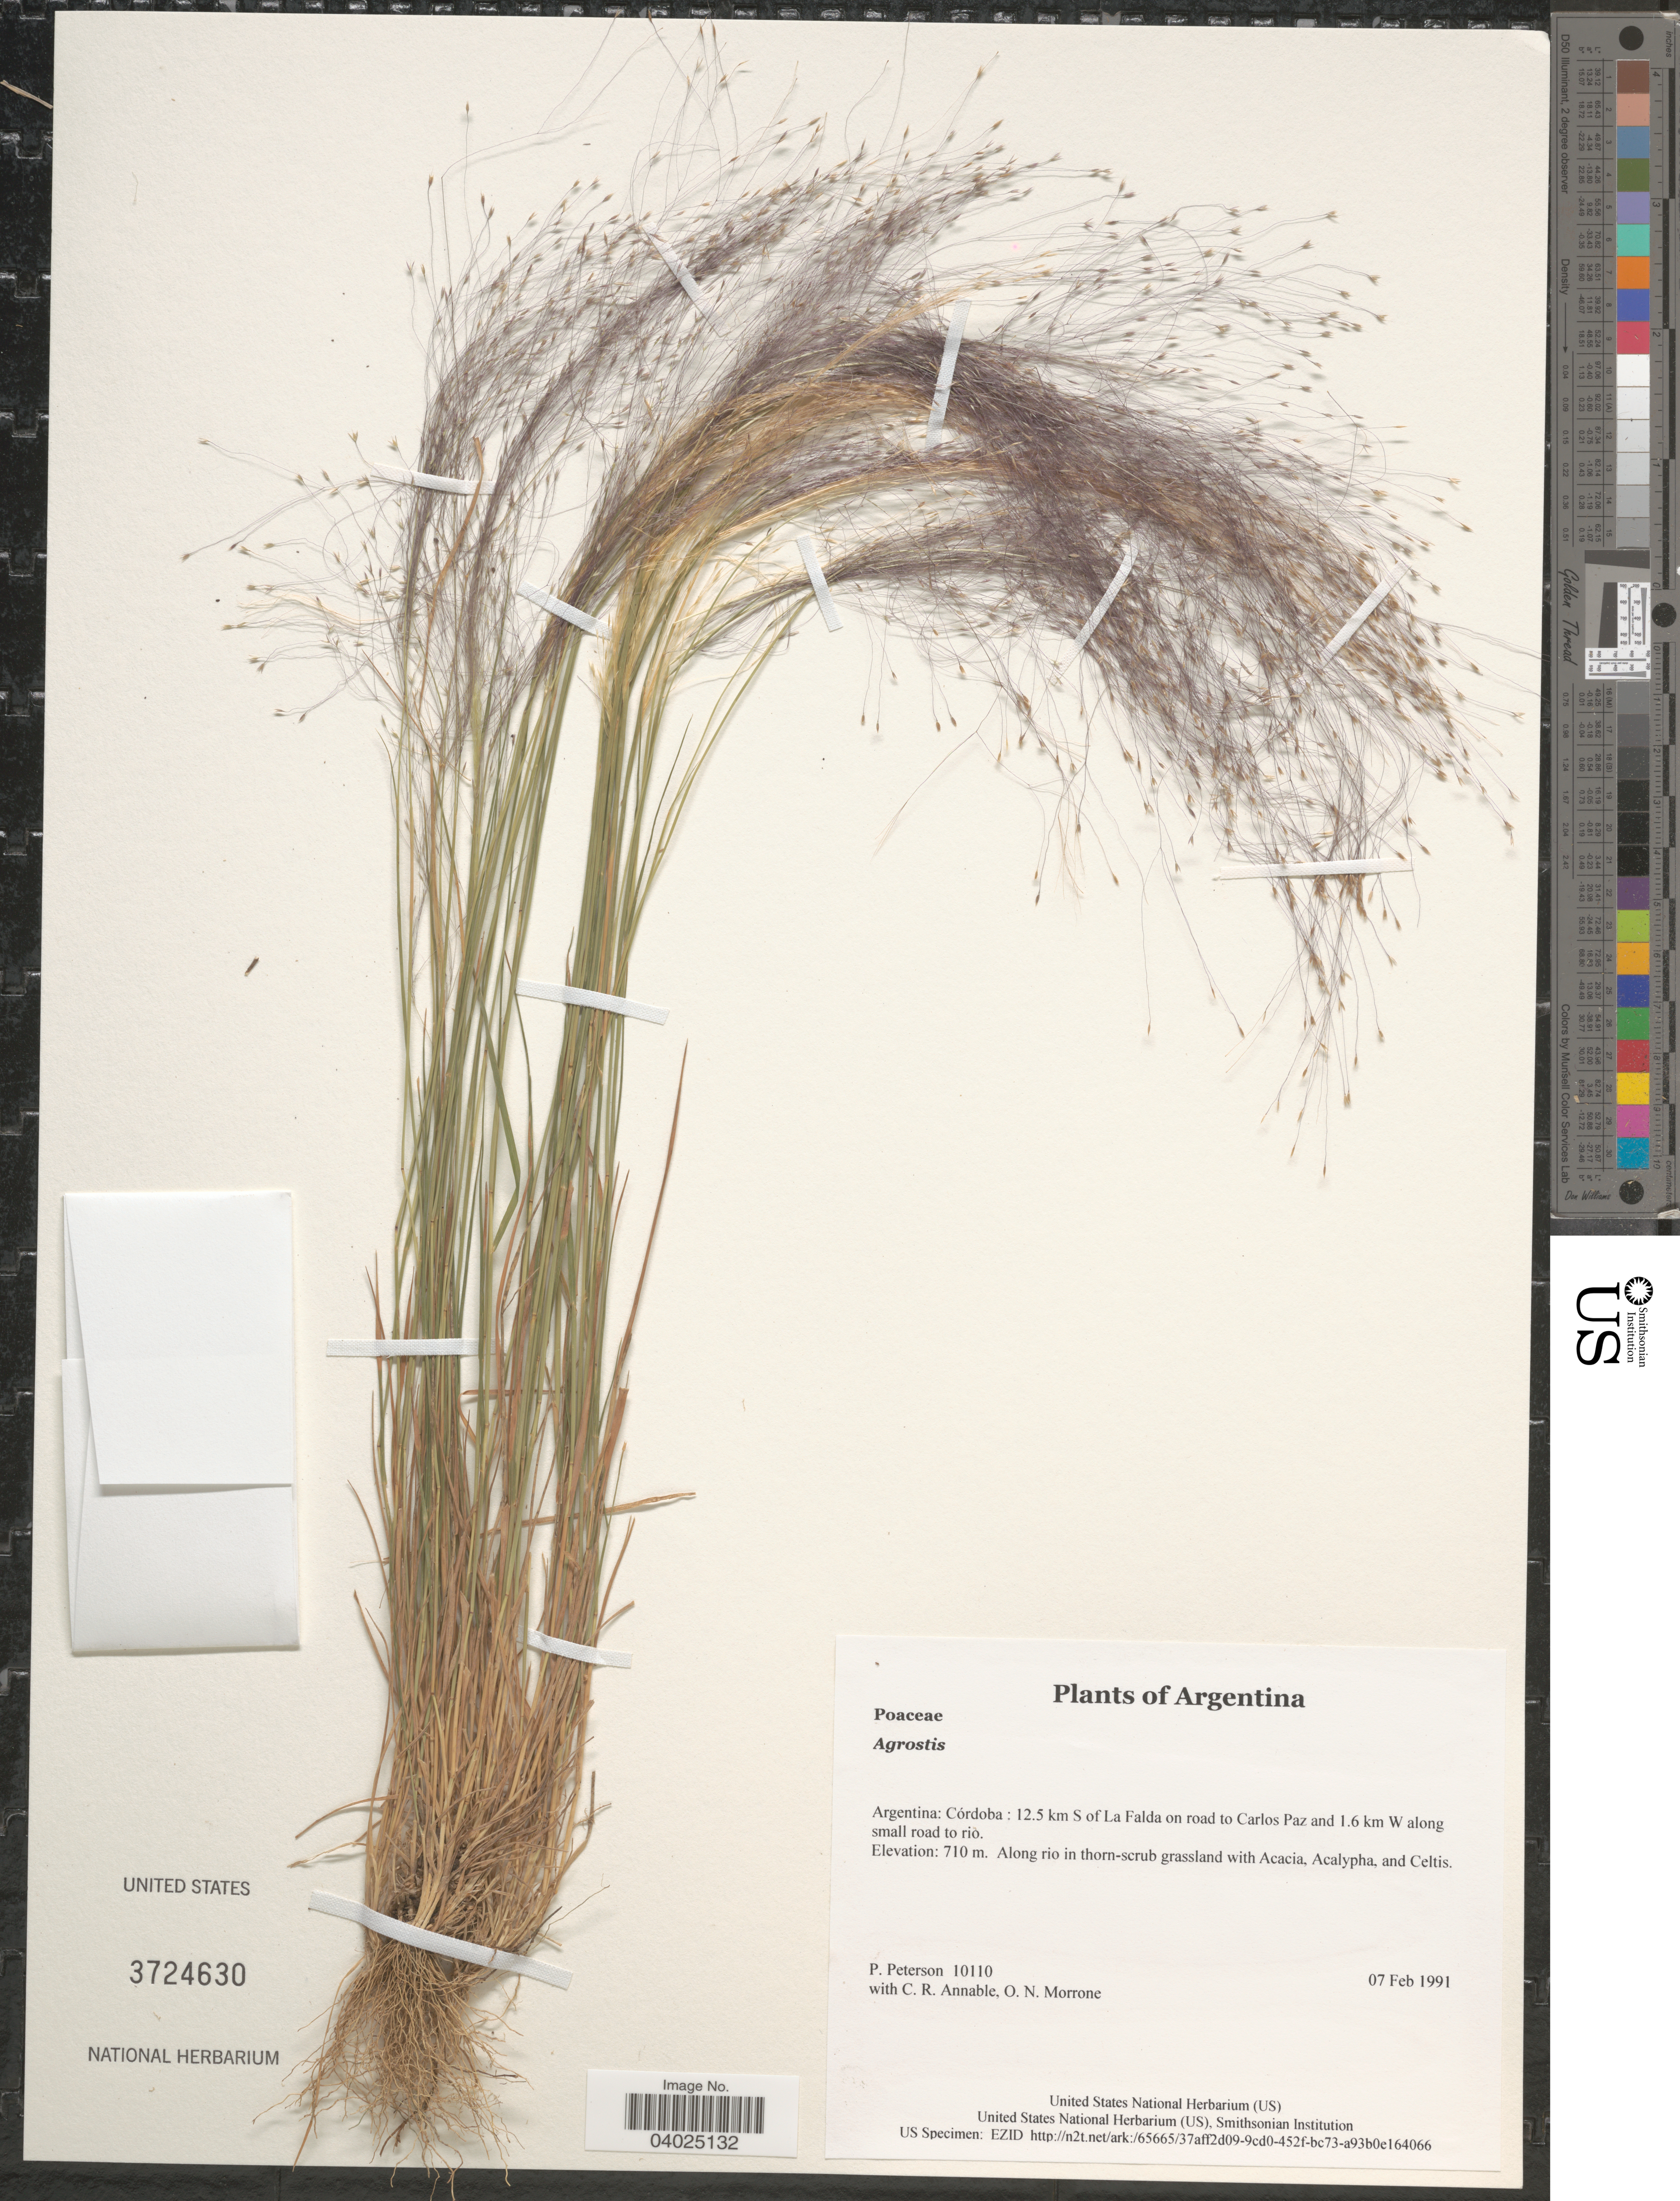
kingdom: Plantae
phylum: Tracheophyta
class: Liliopsida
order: Poales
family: Poaceae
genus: Agrostis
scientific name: Agrostis sp.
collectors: P. Peterson, C. R. Annable & O. N. Morrone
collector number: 10110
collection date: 1991-02-07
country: Argentina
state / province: Cordoba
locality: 12.5 km S of La Falda on road to Carlos Paz and 1.6 km W along small road to rio.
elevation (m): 710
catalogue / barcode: US 3724630